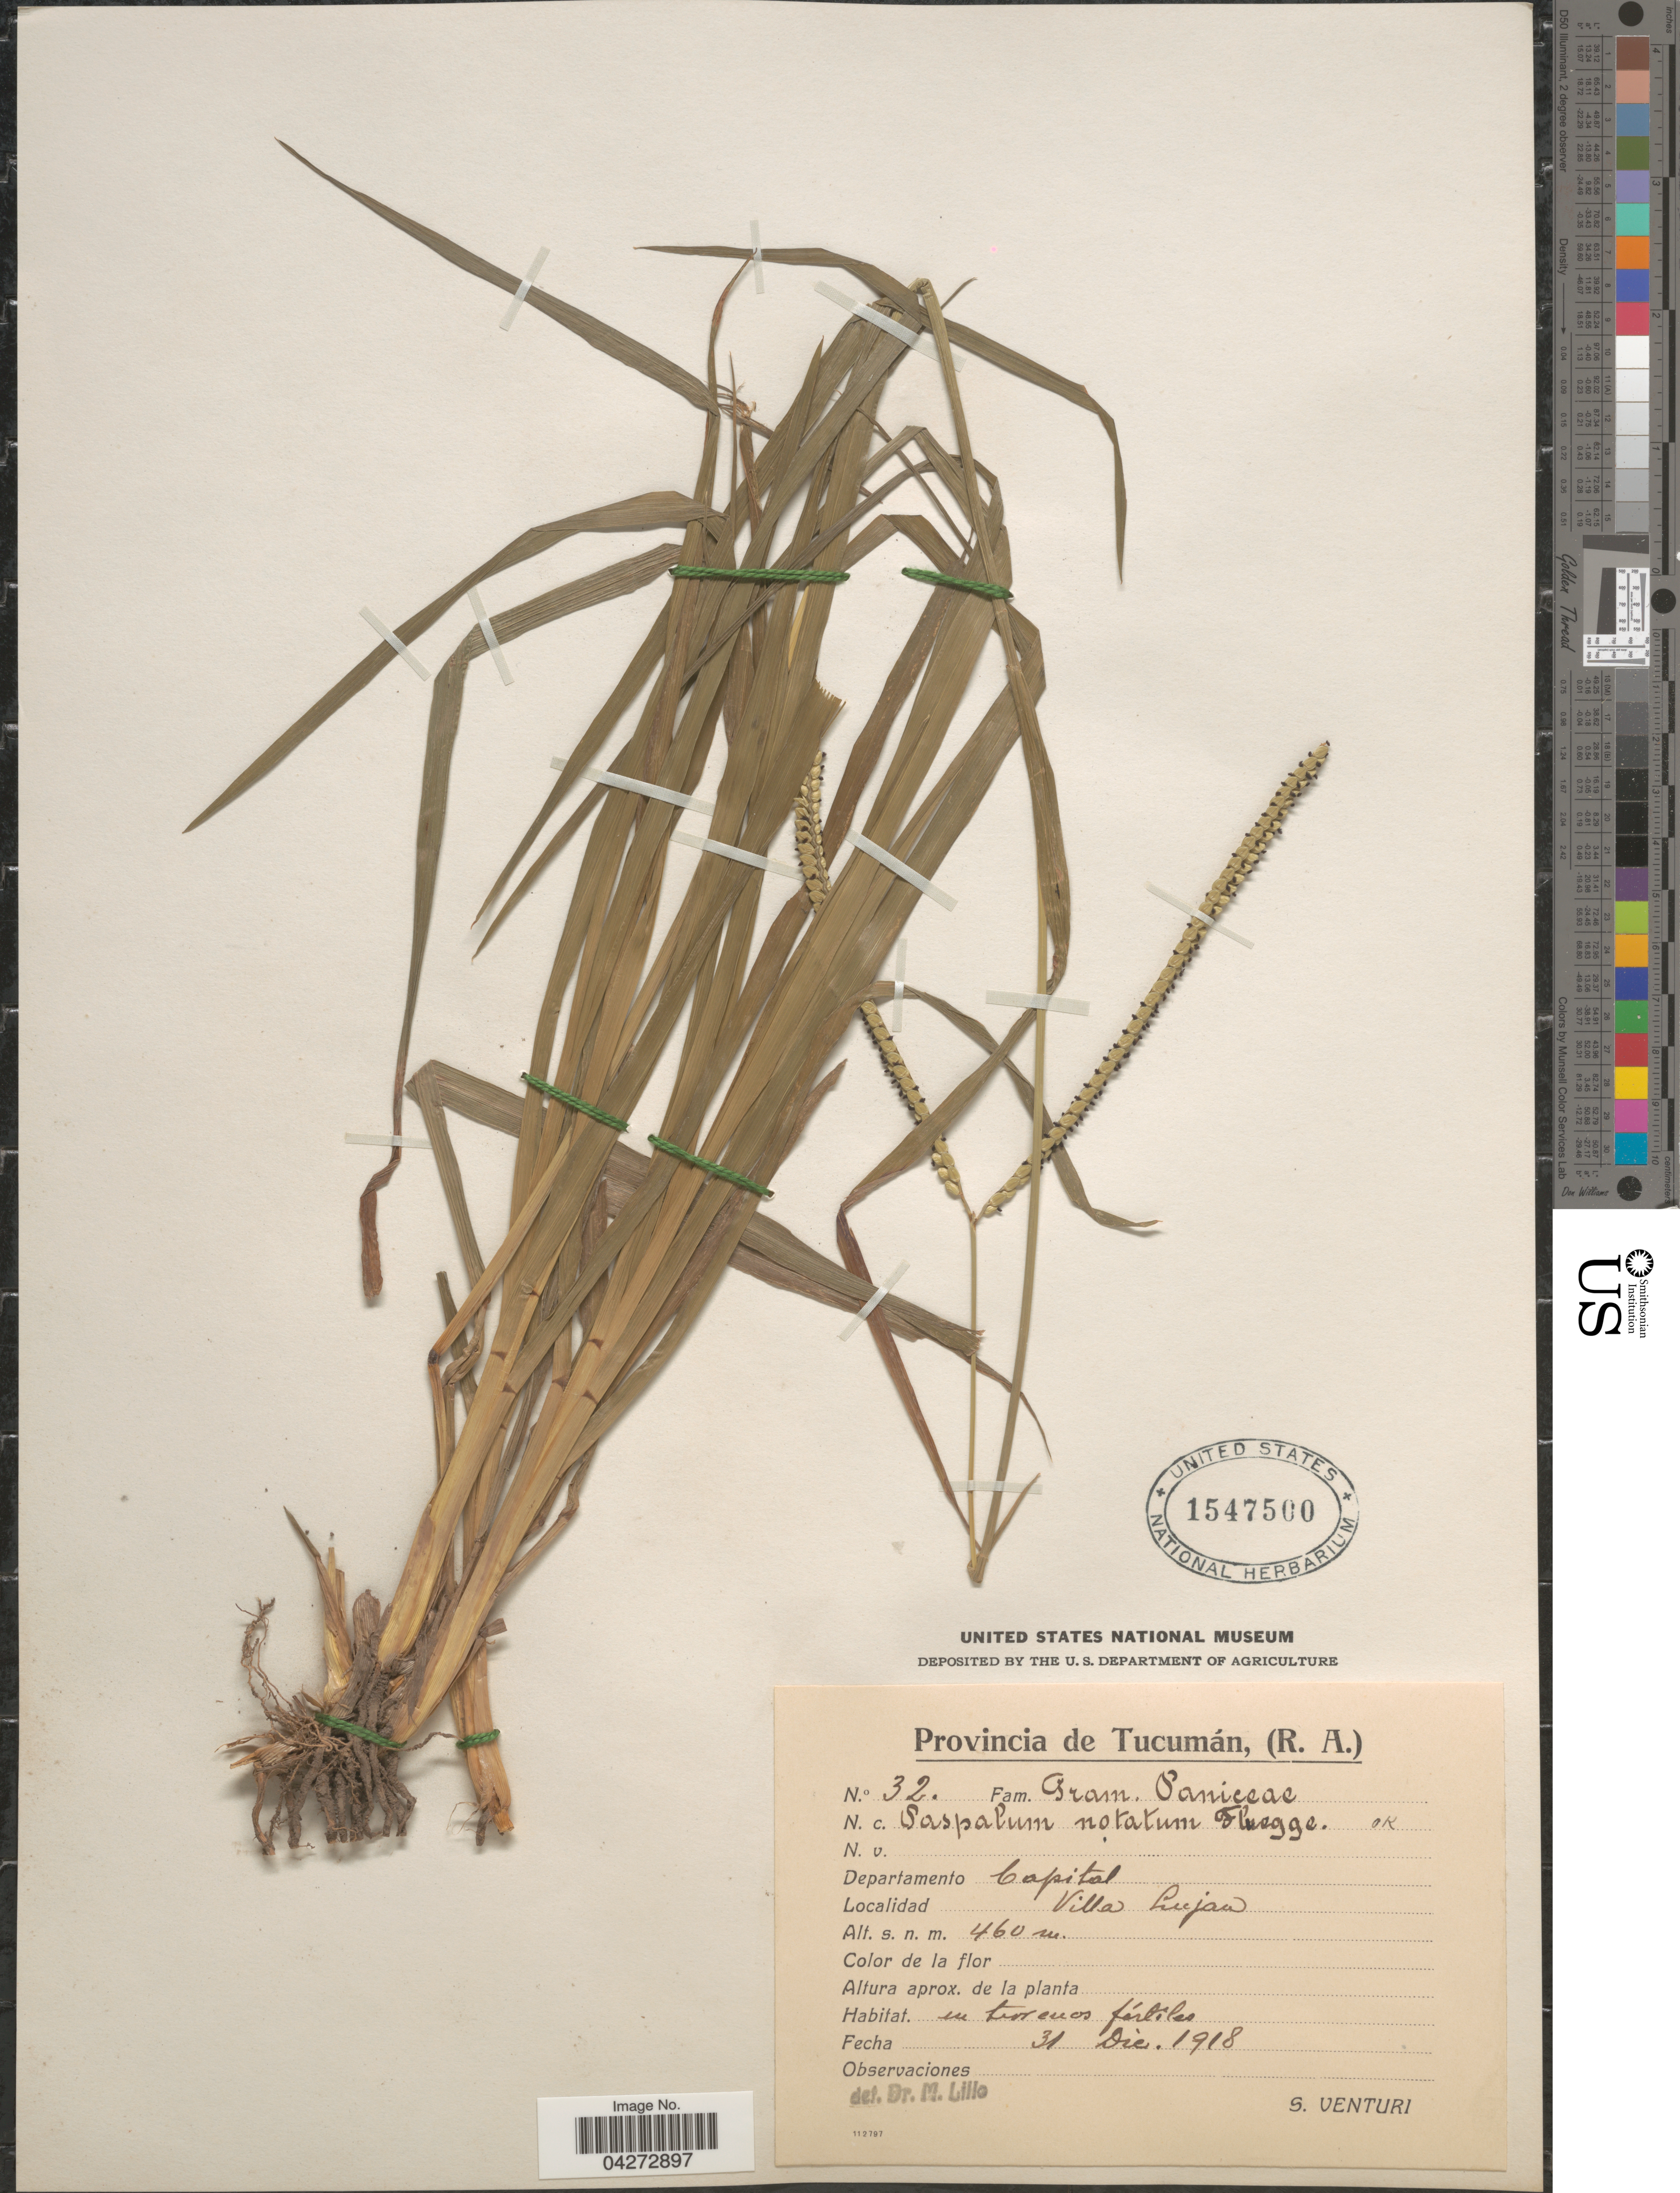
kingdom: Plantae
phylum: Tracheophyta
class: Liliopsida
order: Poales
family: Poaceae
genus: Paspalum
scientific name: Paspalum notatum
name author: Flüggé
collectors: S. Venturi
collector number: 32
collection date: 1918-12-31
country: Argentina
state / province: Tucuman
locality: Departamento Capital. Villa Lujan.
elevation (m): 460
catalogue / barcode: US 1547500